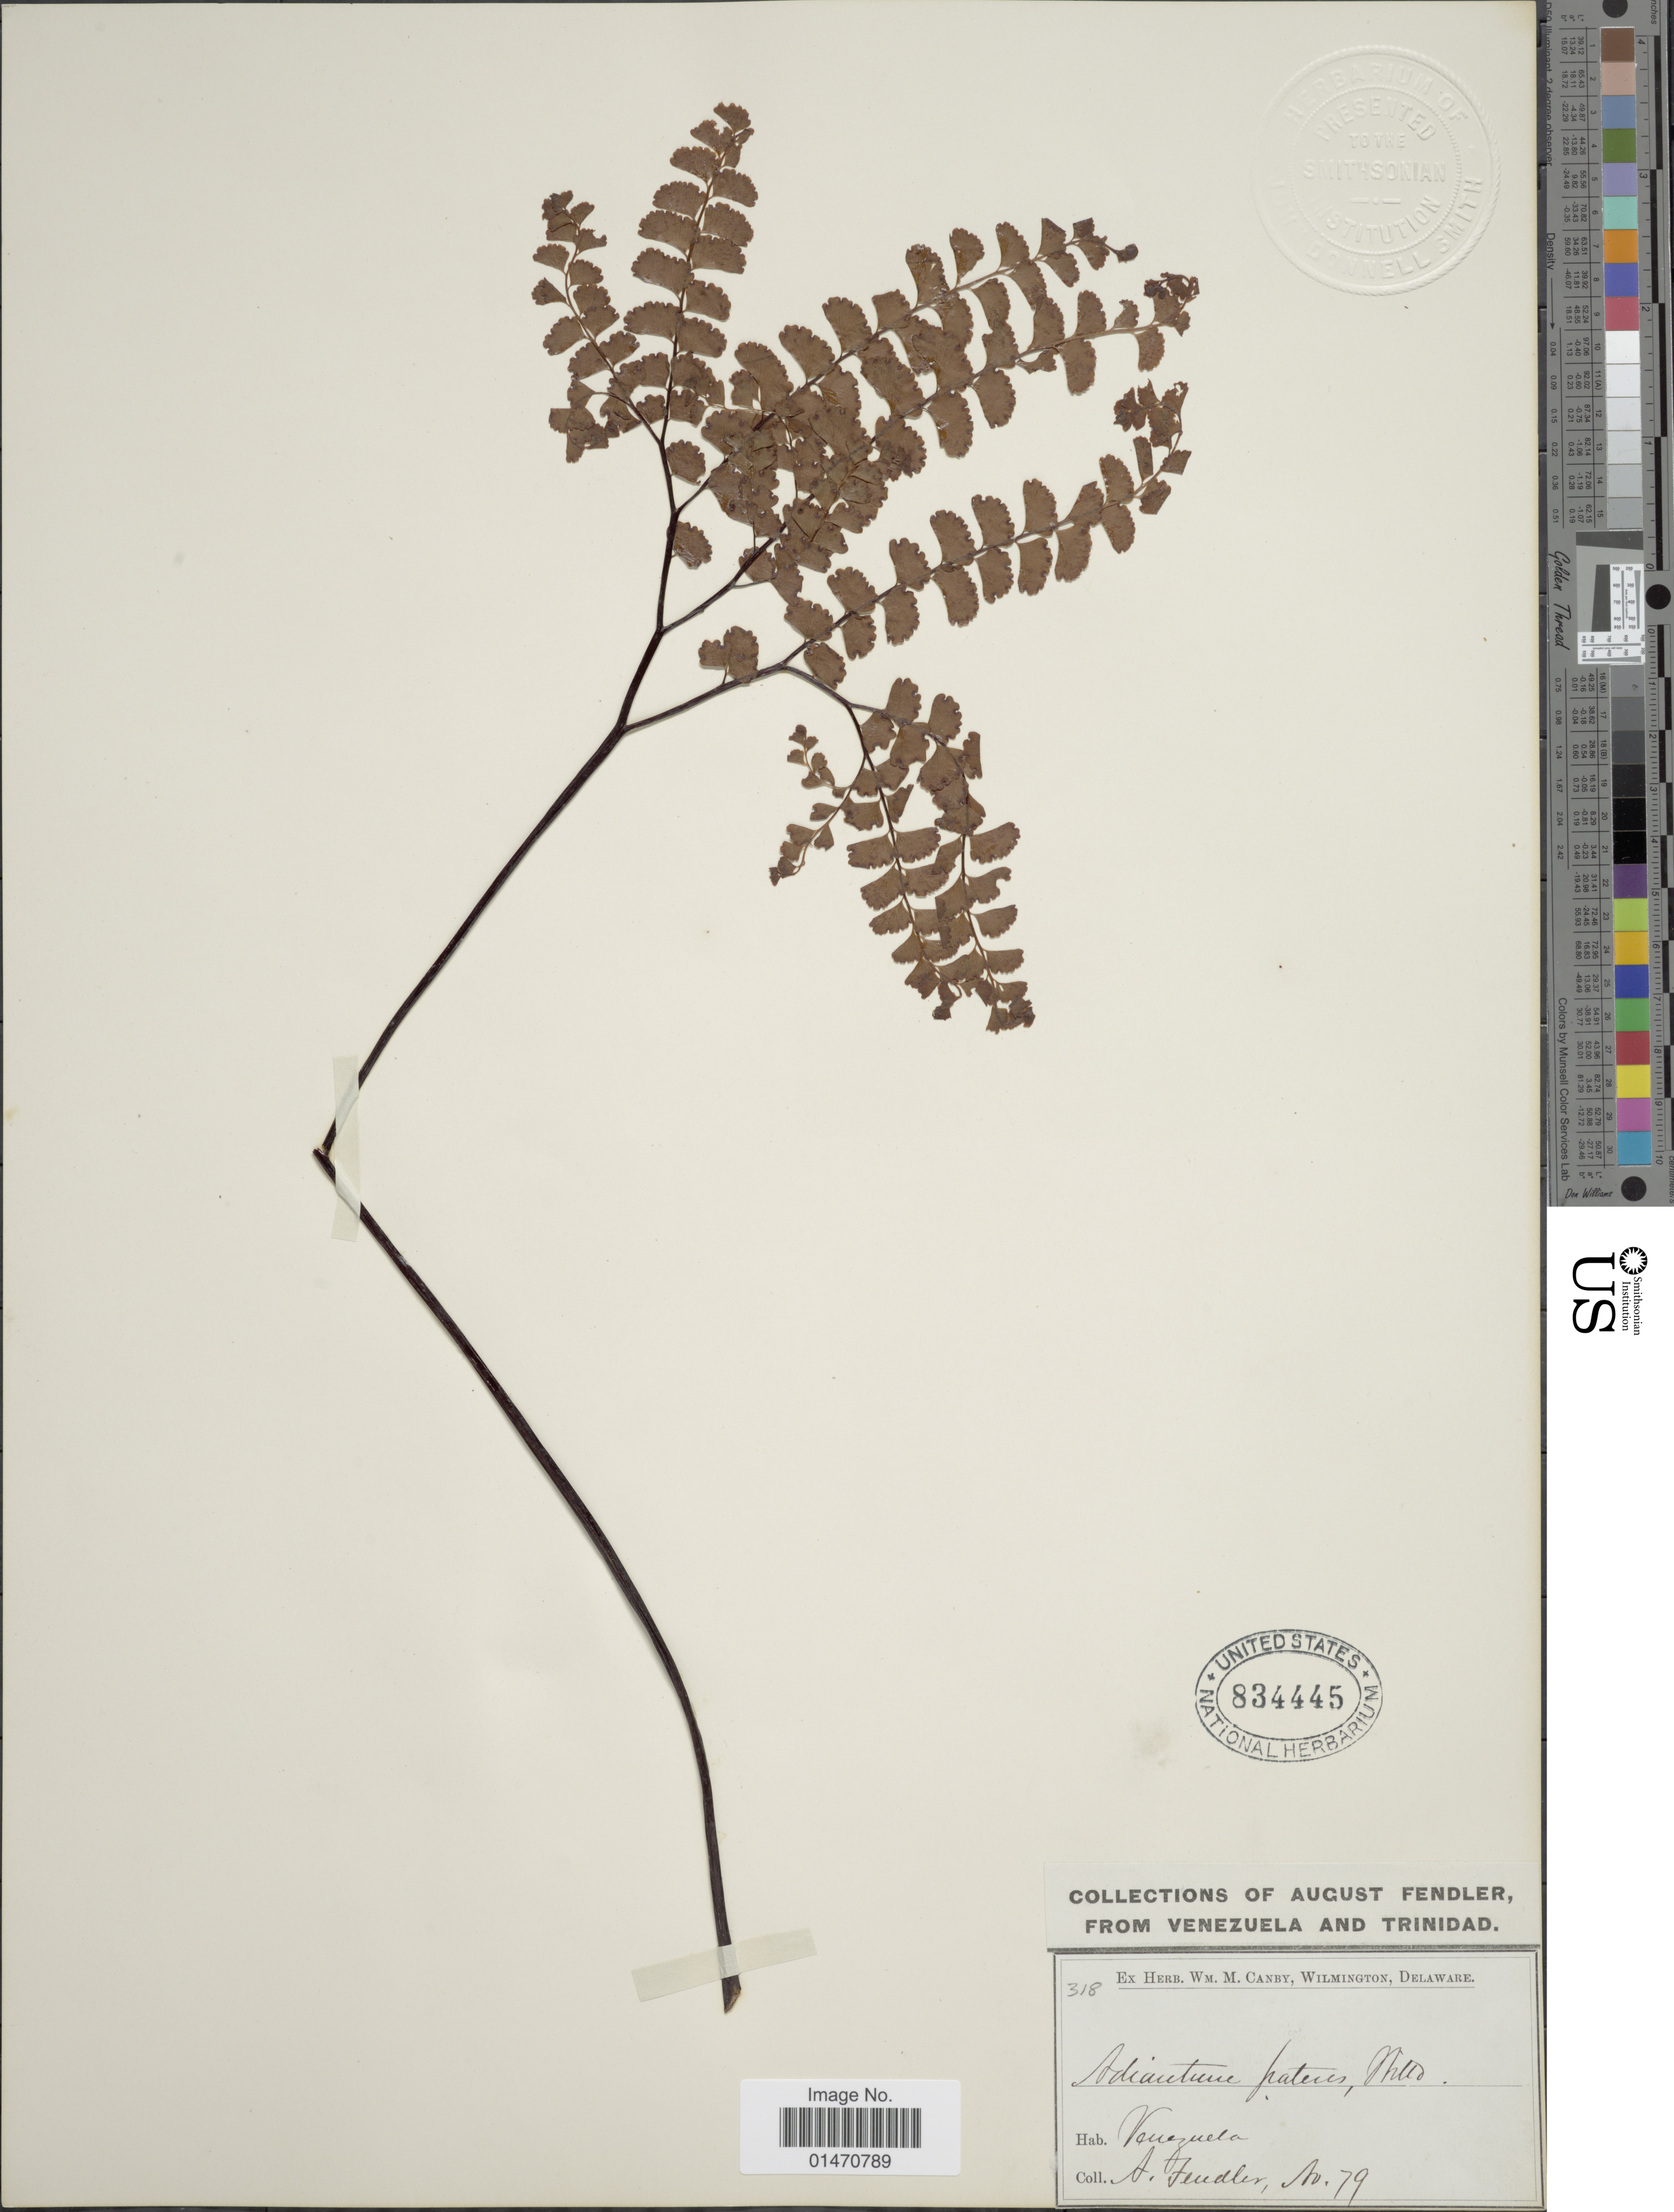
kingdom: Plantae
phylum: Tracheophyta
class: Polypodiopsida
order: Polypodiales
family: Pteridaceae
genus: Adiantum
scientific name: Adiantum patens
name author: Willd.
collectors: A. Fendler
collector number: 79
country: Venezuela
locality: Venezuela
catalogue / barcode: US 834445